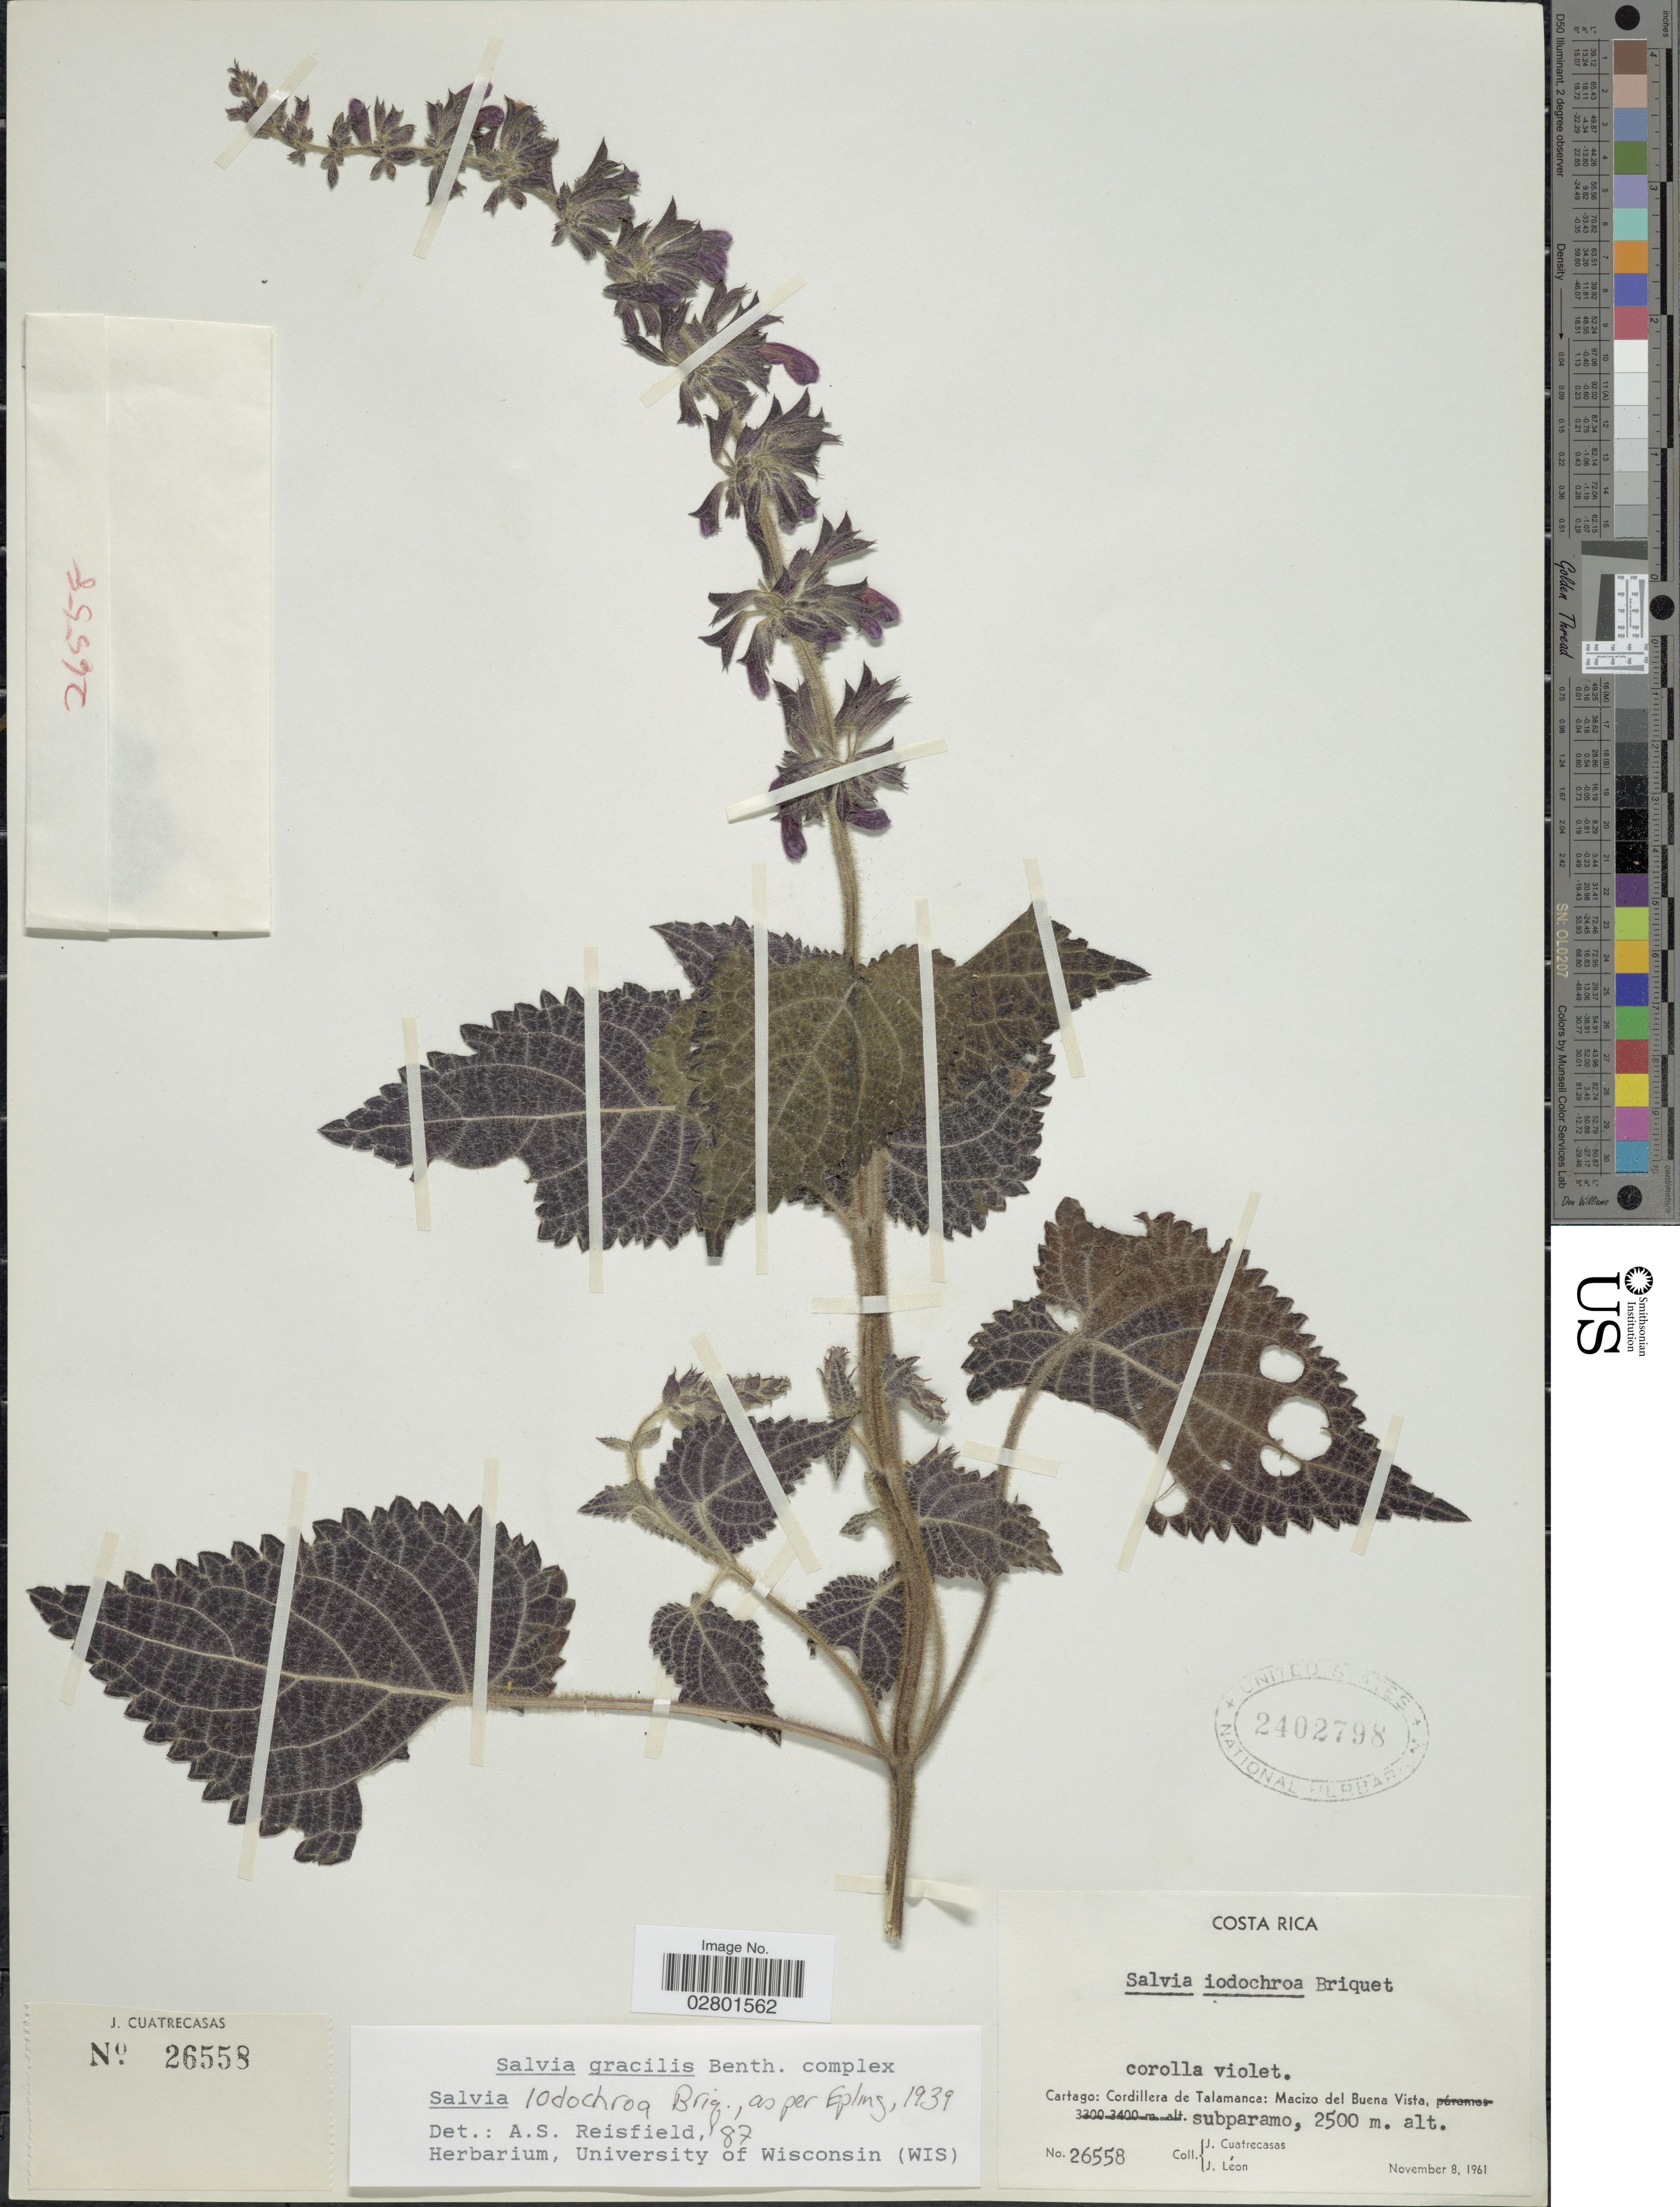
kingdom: Plantae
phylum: Tracheophyta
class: Magnoliopsida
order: Lamiales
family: Lamiaceae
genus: Salvia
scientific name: Salvia iodochroa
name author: Briq.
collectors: J. Cuatrecasas & J. León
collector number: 26558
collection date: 1961-11-08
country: Costa Rica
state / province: Cartago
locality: Cordillera de Talamanca. Macizo del Buena Vista.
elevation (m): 2500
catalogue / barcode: US 2402798